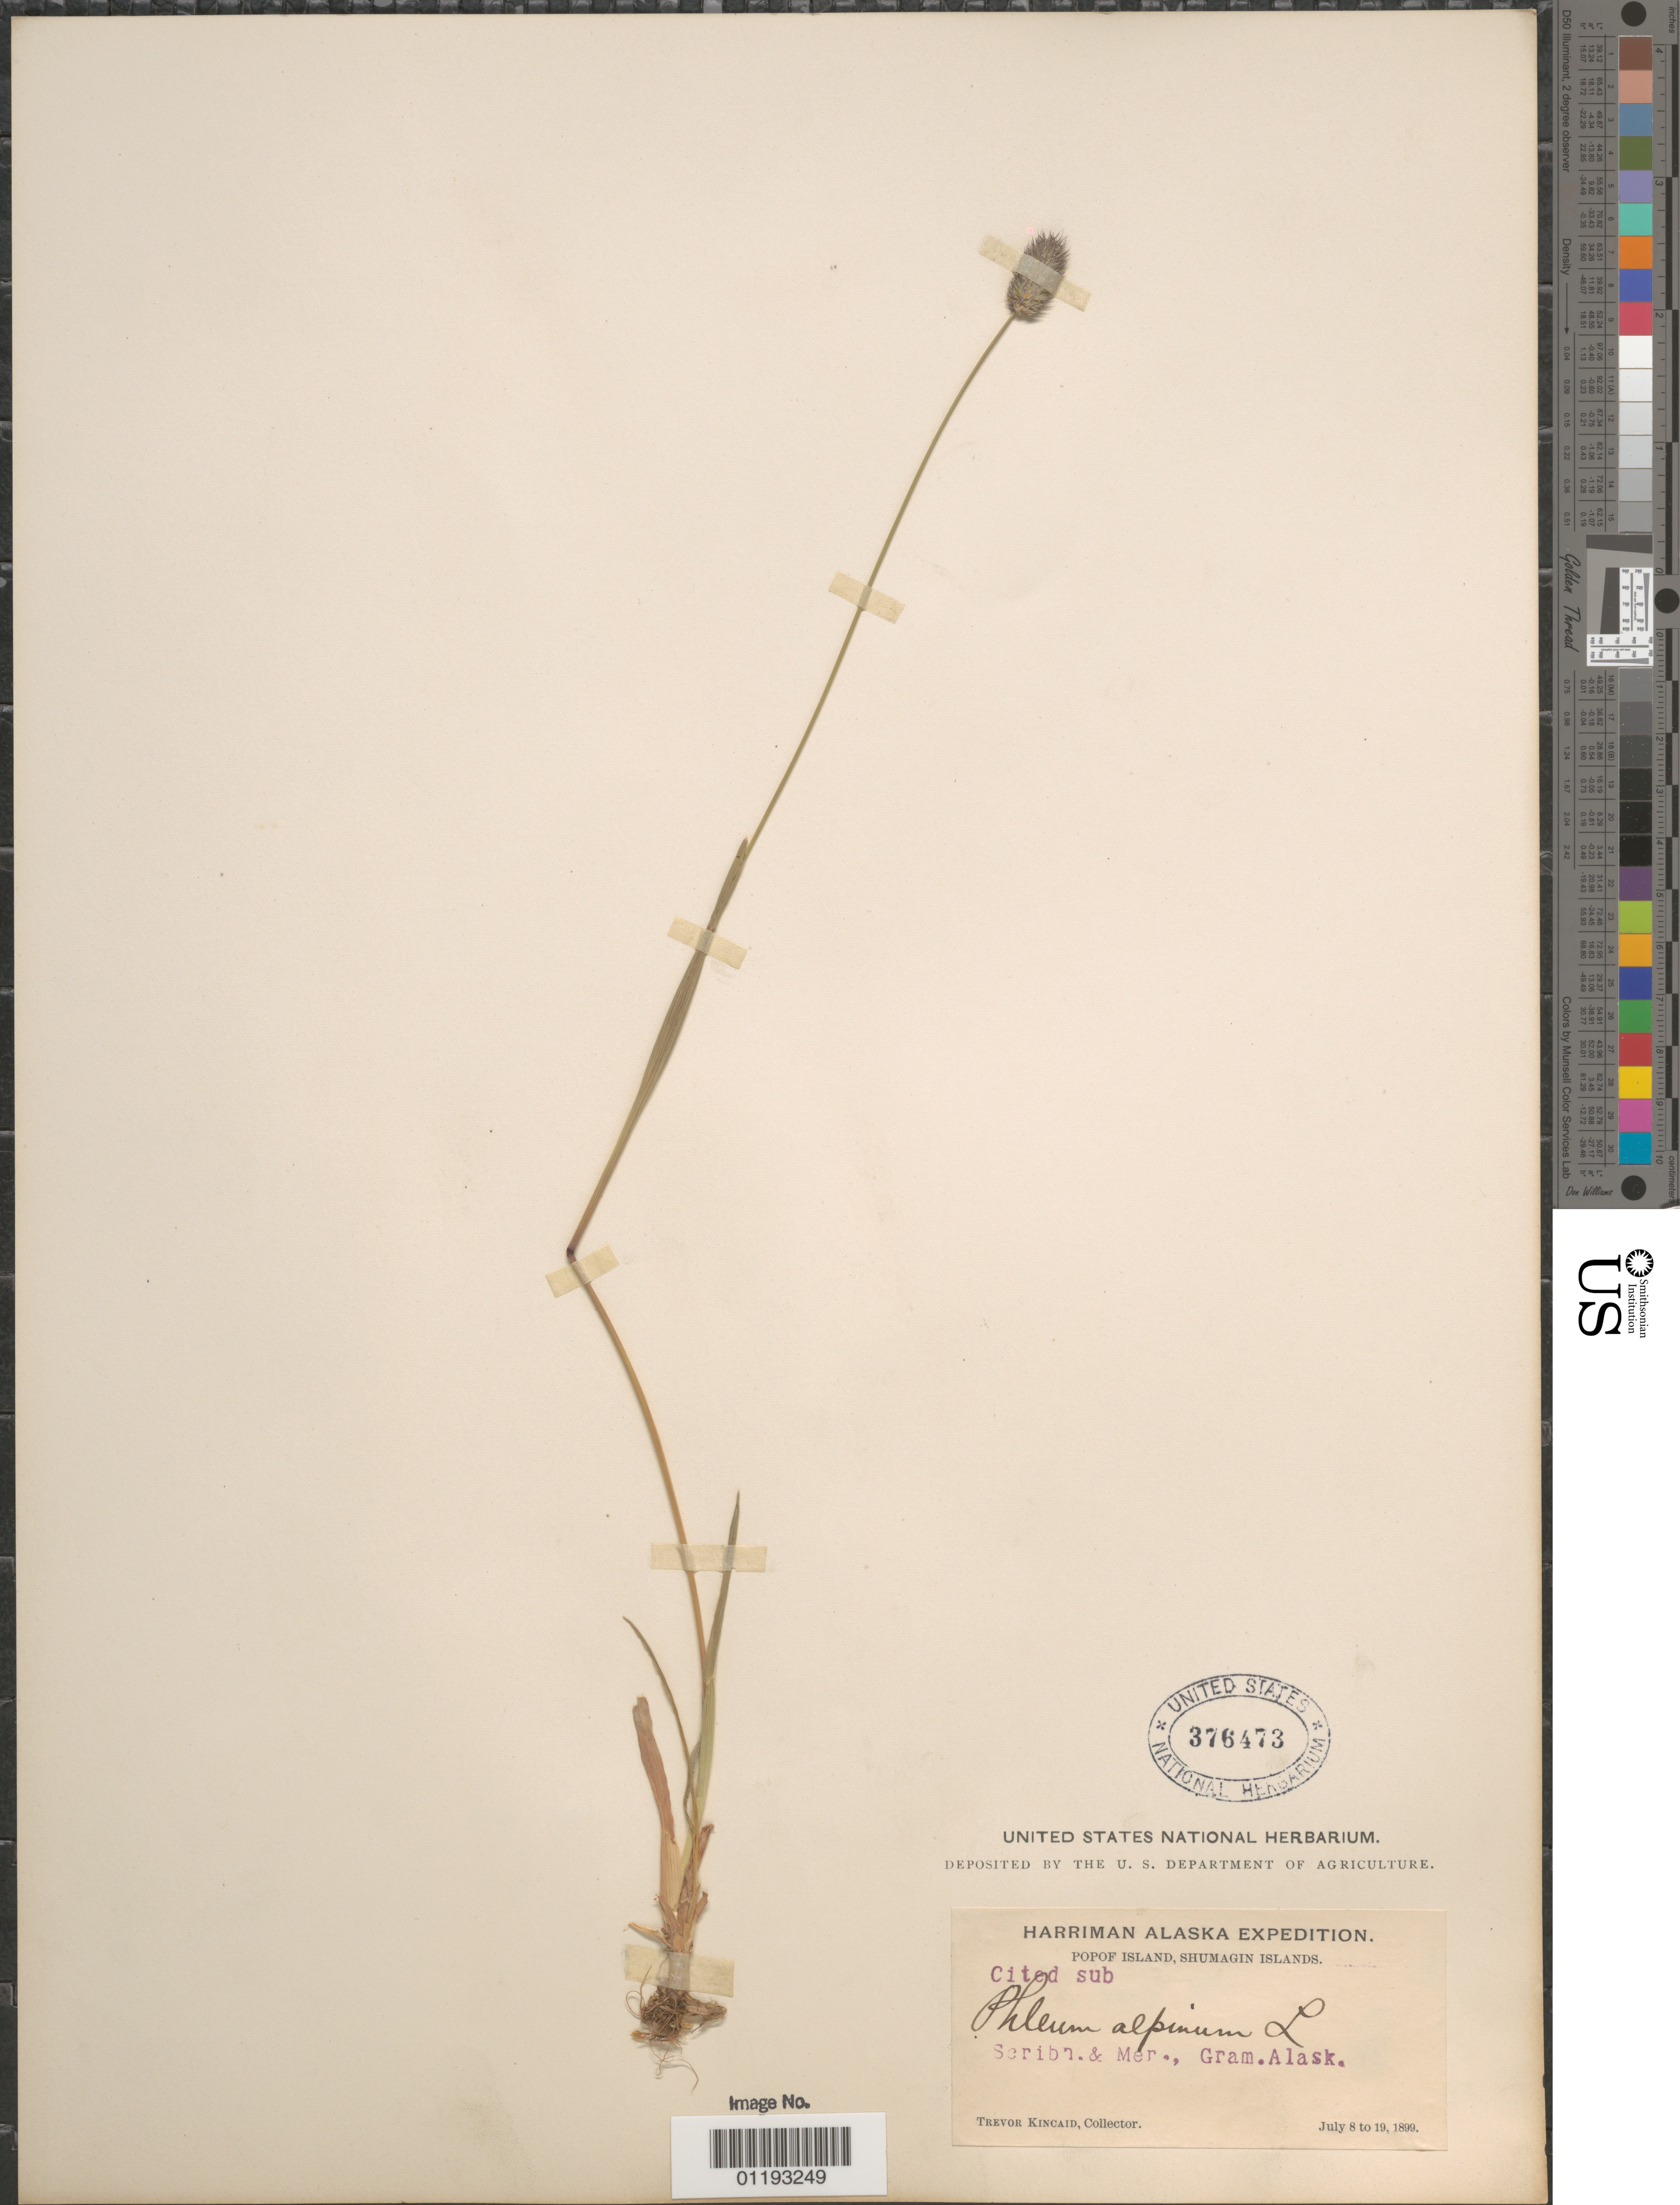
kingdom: Plantae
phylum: Tracheophyta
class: Liliopsida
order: Poales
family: Poaceae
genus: Phleum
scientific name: Phleum alpinum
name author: L.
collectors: T. C. Kincaid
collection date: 1899-07-08/1899-07-19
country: United States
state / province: Alaska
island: Popof Island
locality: Popof Island, Shumagin Islands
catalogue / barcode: US 376473